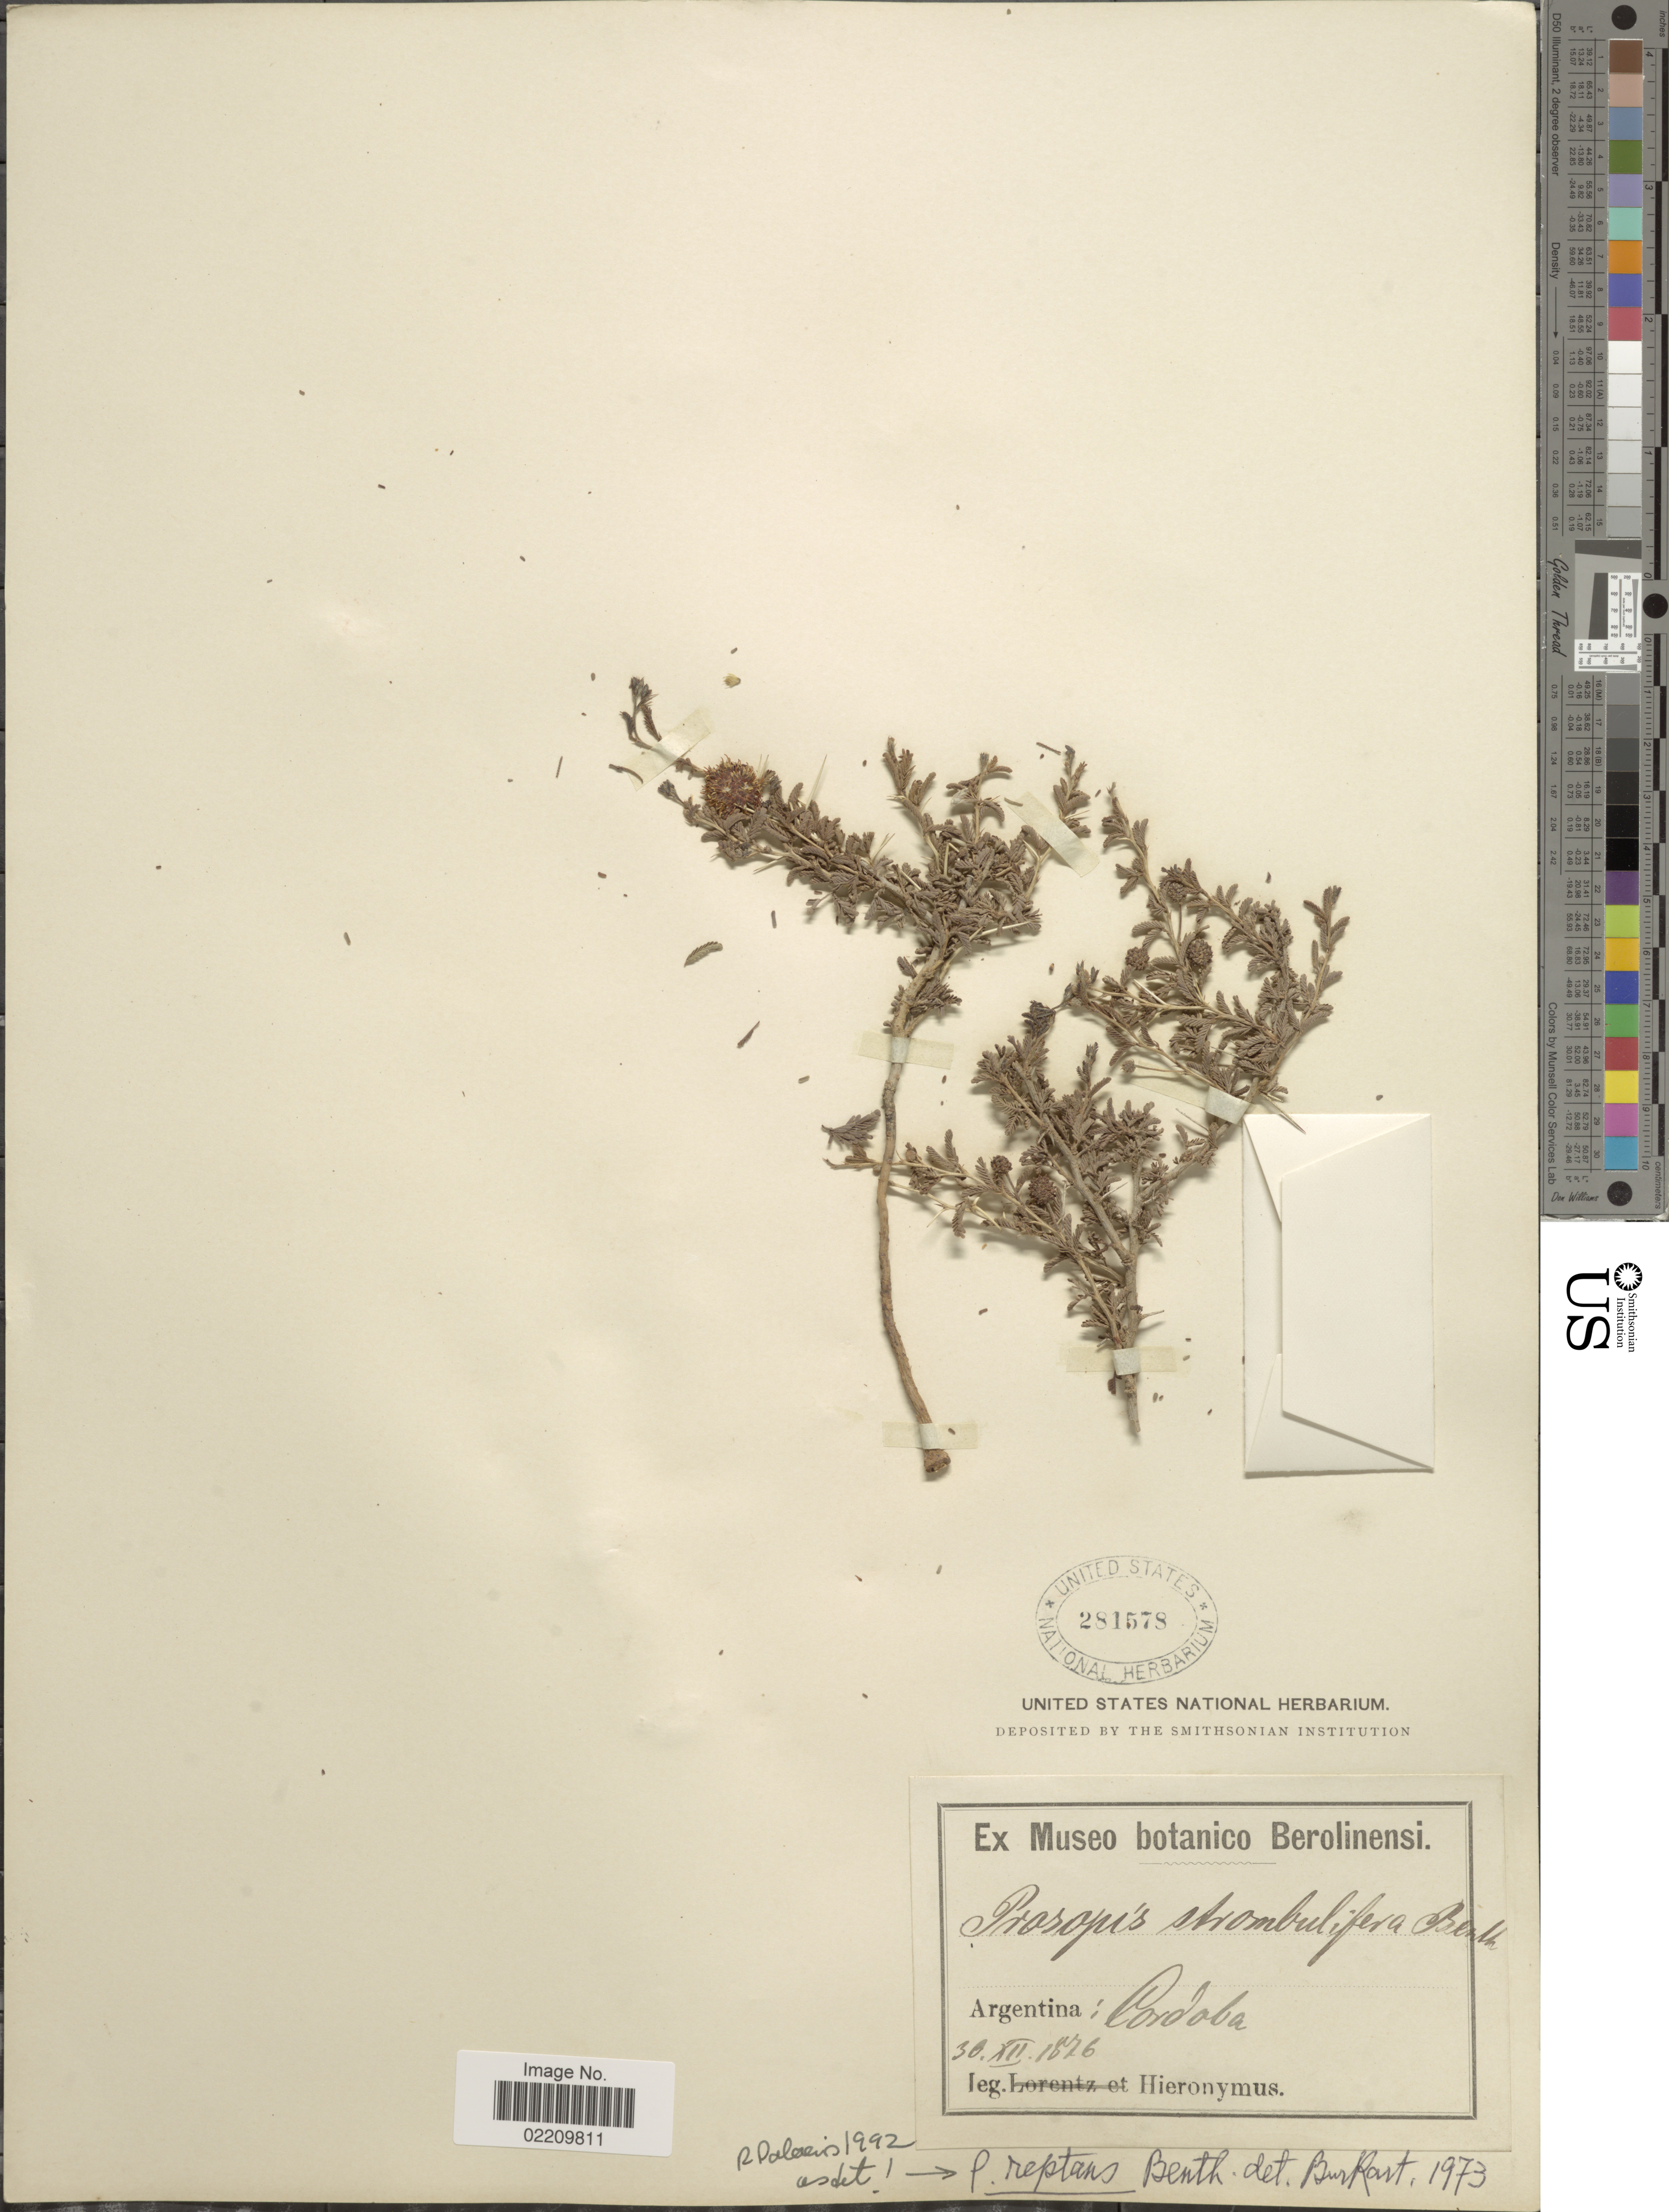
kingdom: Plantae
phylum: Tracheophyta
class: Magnoliopsida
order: Fabales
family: Fabaceae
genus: Strombocarpa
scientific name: Strombocarpa reptans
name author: (Benth.) A. Gray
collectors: -. Hieronymus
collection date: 1876-12-30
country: Argentina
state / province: Cordoba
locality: Argentina: Cordoba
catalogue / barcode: US 2815878